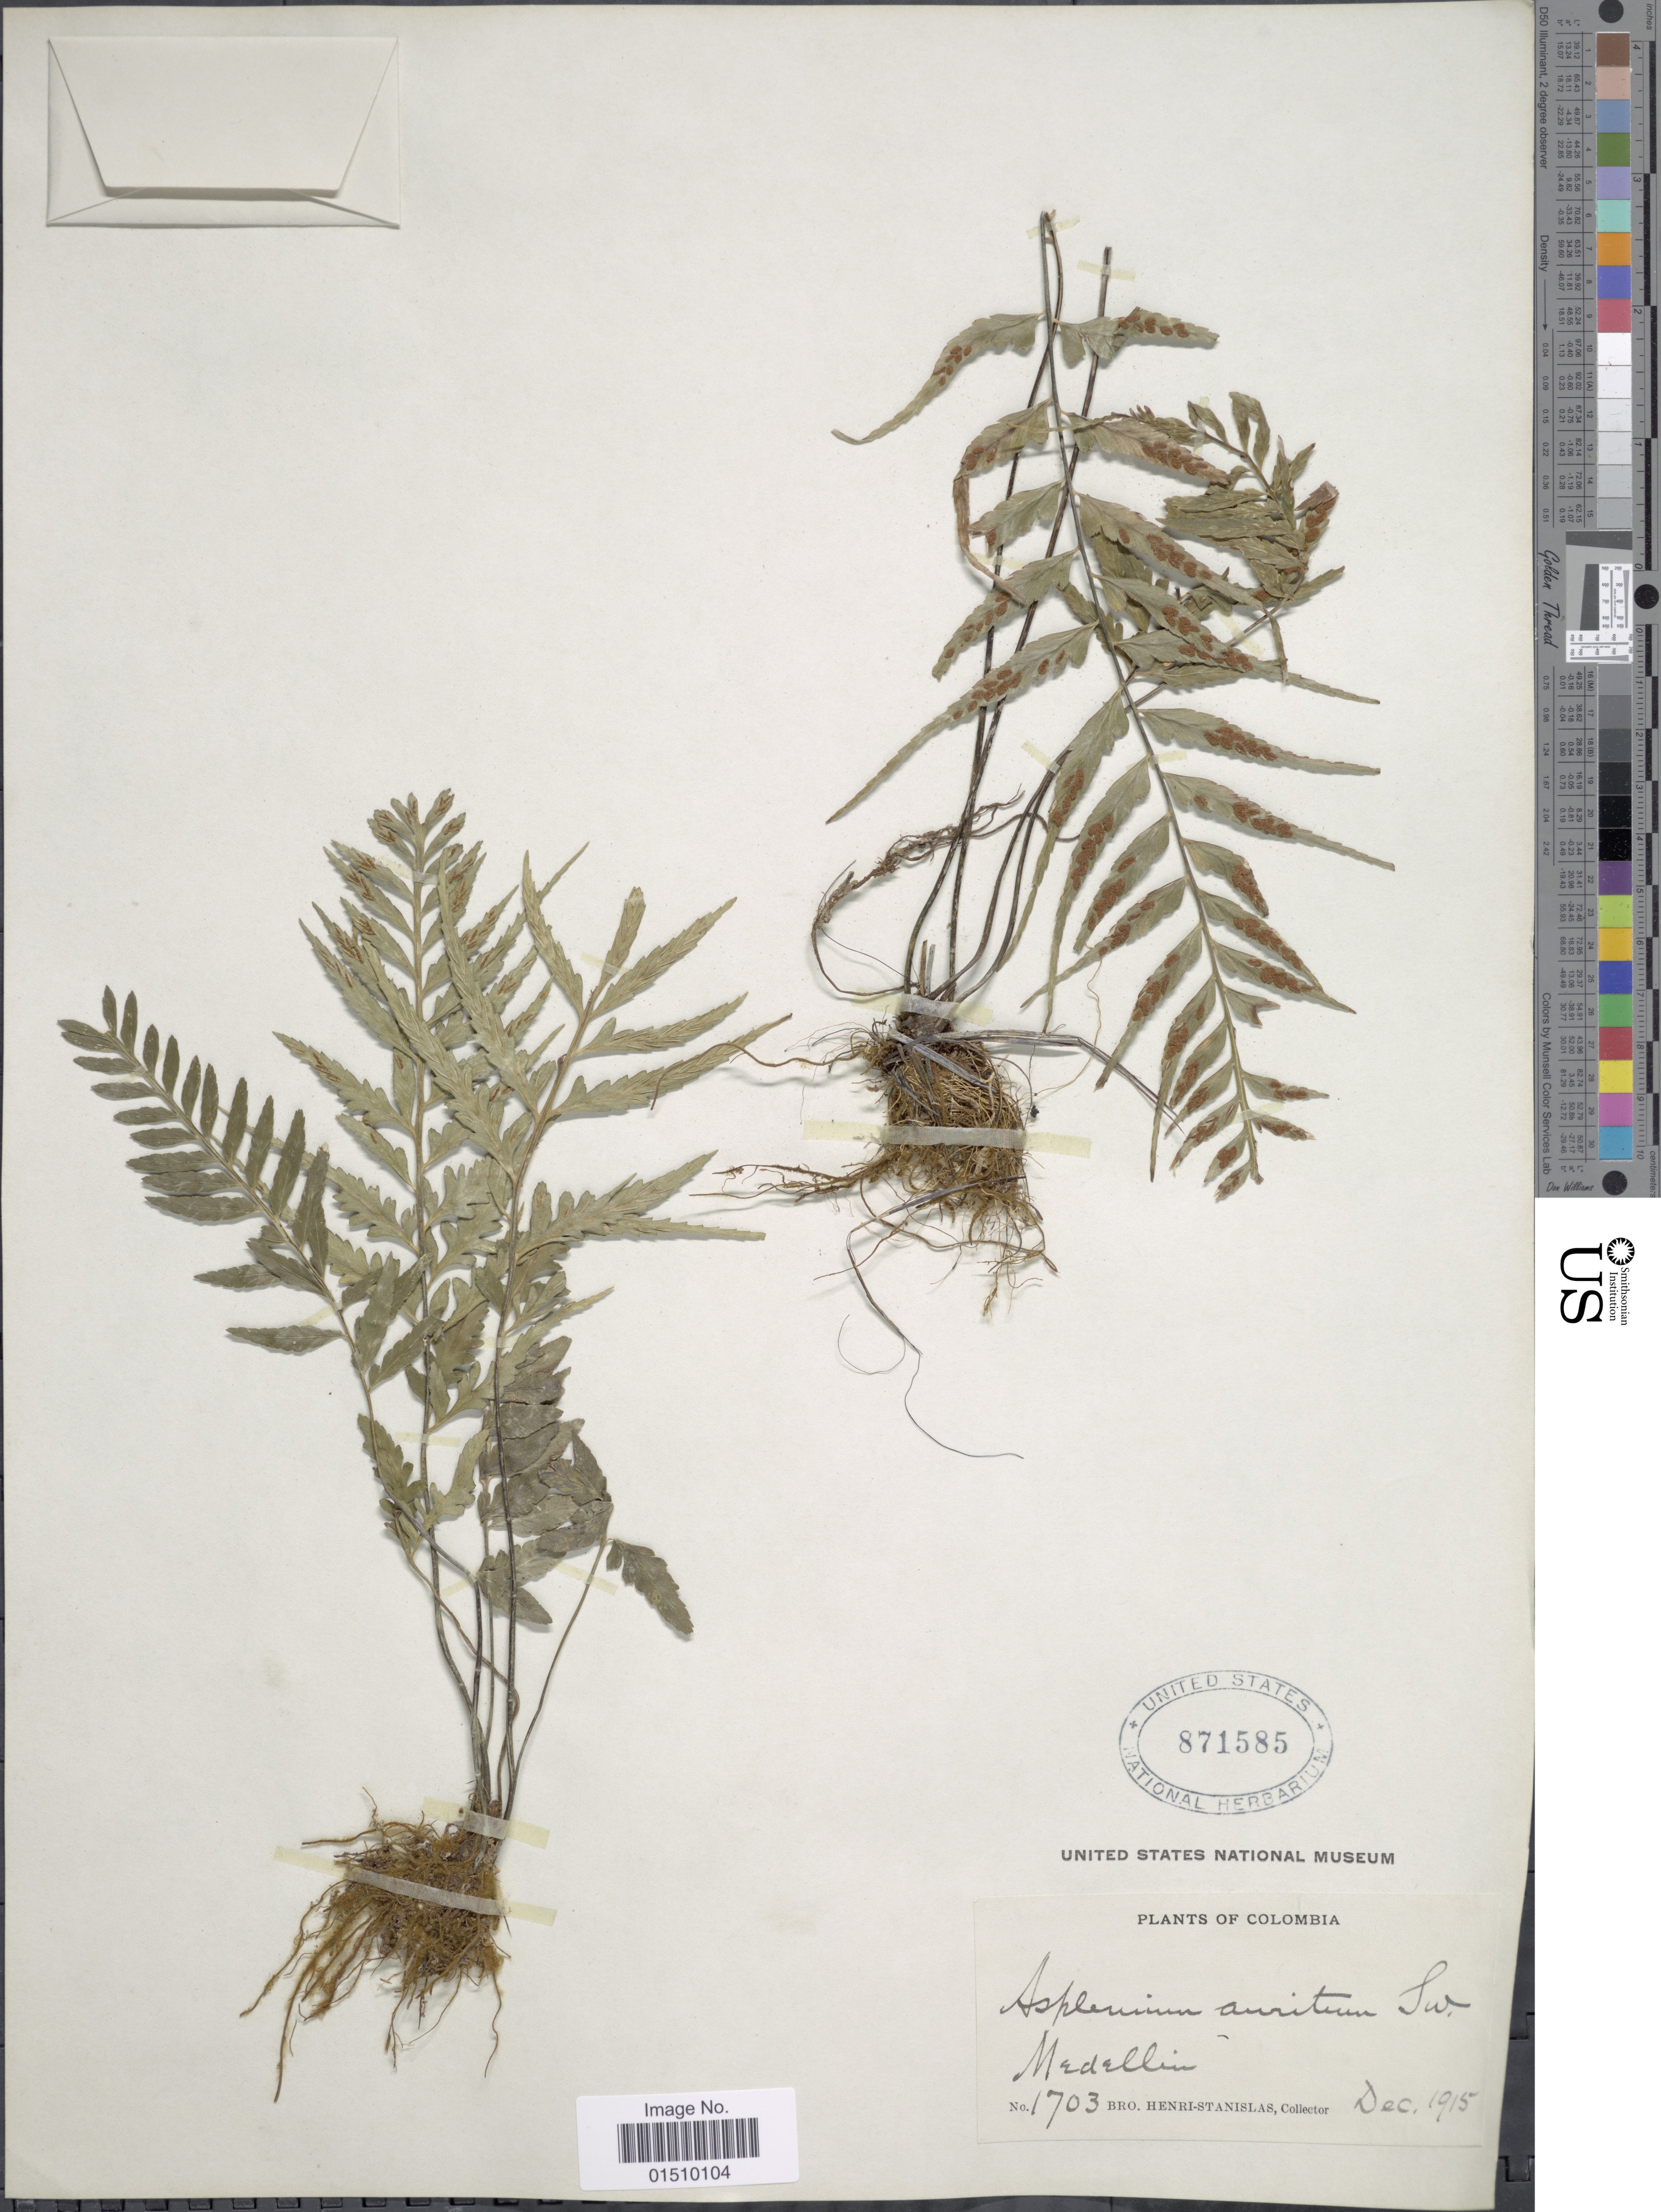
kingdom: Plantae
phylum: Tracheophyta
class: Polypodiopsida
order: Polypodiales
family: Aspleniaceae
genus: Asplenium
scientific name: Asplenium auritum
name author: Sw.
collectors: Henri-Stanislas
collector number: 1703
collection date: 1915-12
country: Colombia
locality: Colombia, Medellin.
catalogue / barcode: US 871585